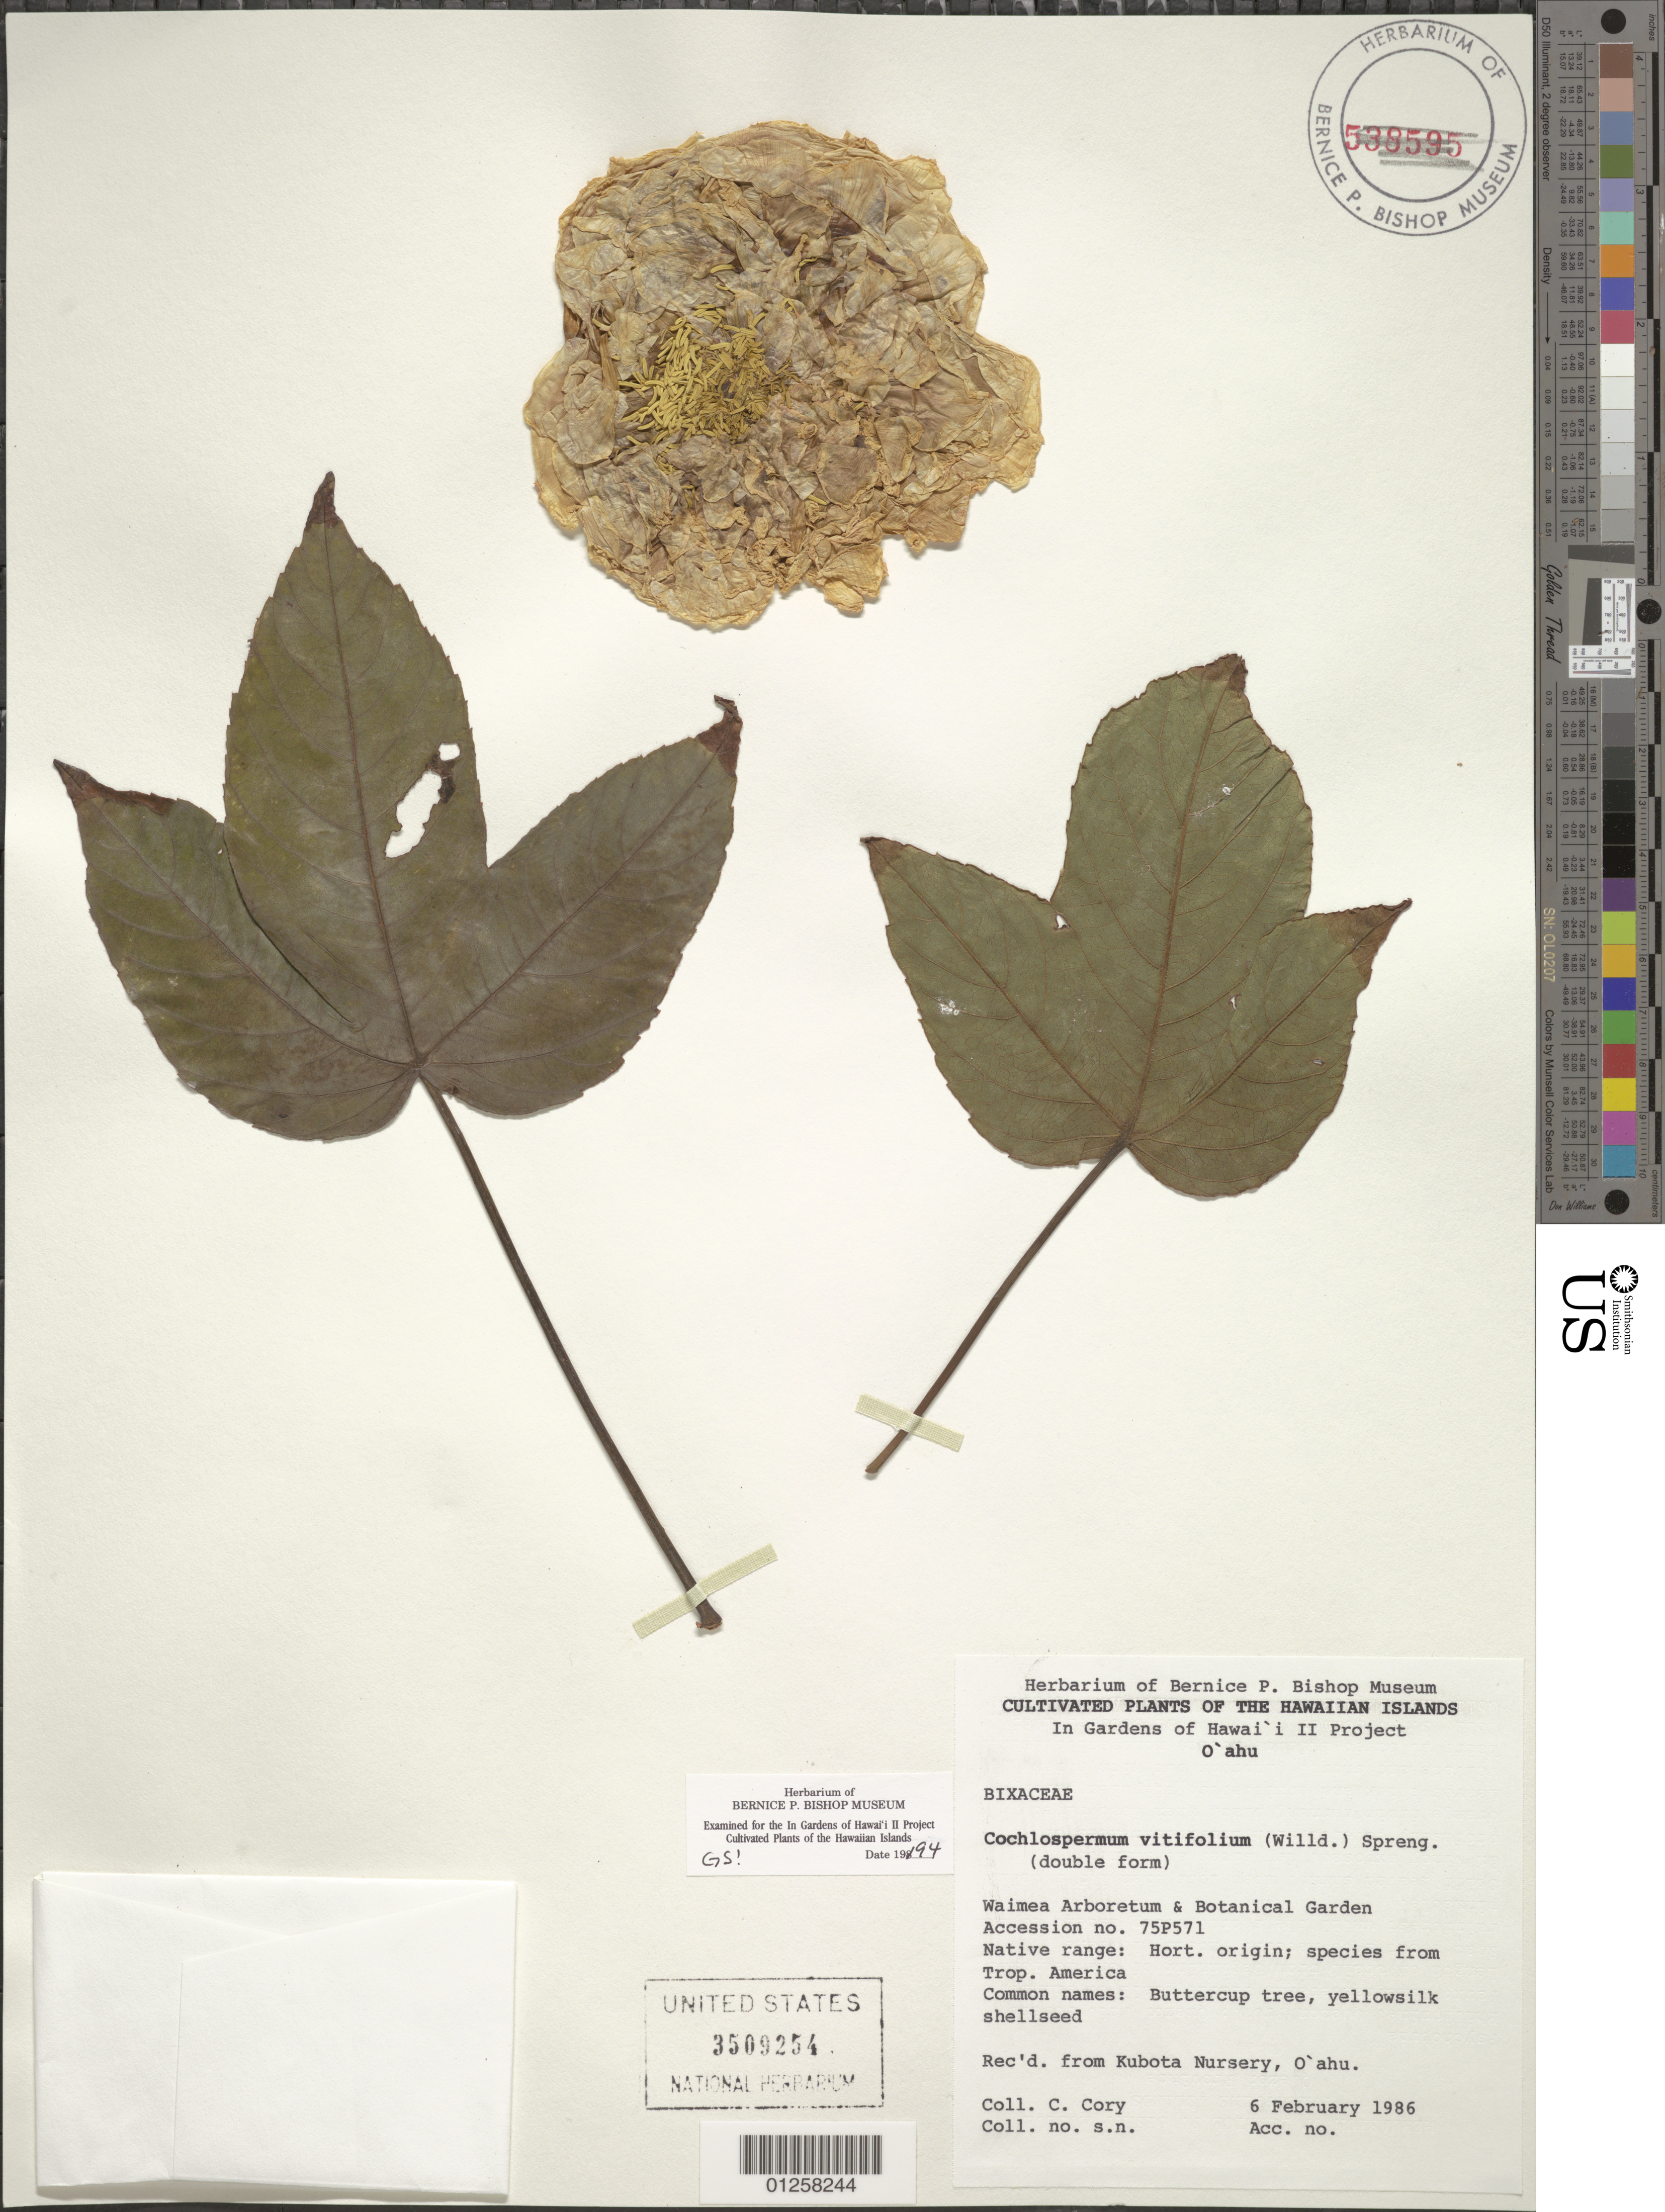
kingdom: Plantae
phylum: Tracheophyta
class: Magnoliopsida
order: Malvales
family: Cochlospermaceae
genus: Cochlospermum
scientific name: Cochlospermum vitifolium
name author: (Willd.) Spreng.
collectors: C. Cory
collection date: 1986-02-06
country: United States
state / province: Hawaii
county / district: Honolulu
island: Oahu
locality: Waimea Arboretum & Botanical Garden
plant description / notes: Grown from seeds brought from Africa by W. Carter.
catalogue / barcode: US 3509254